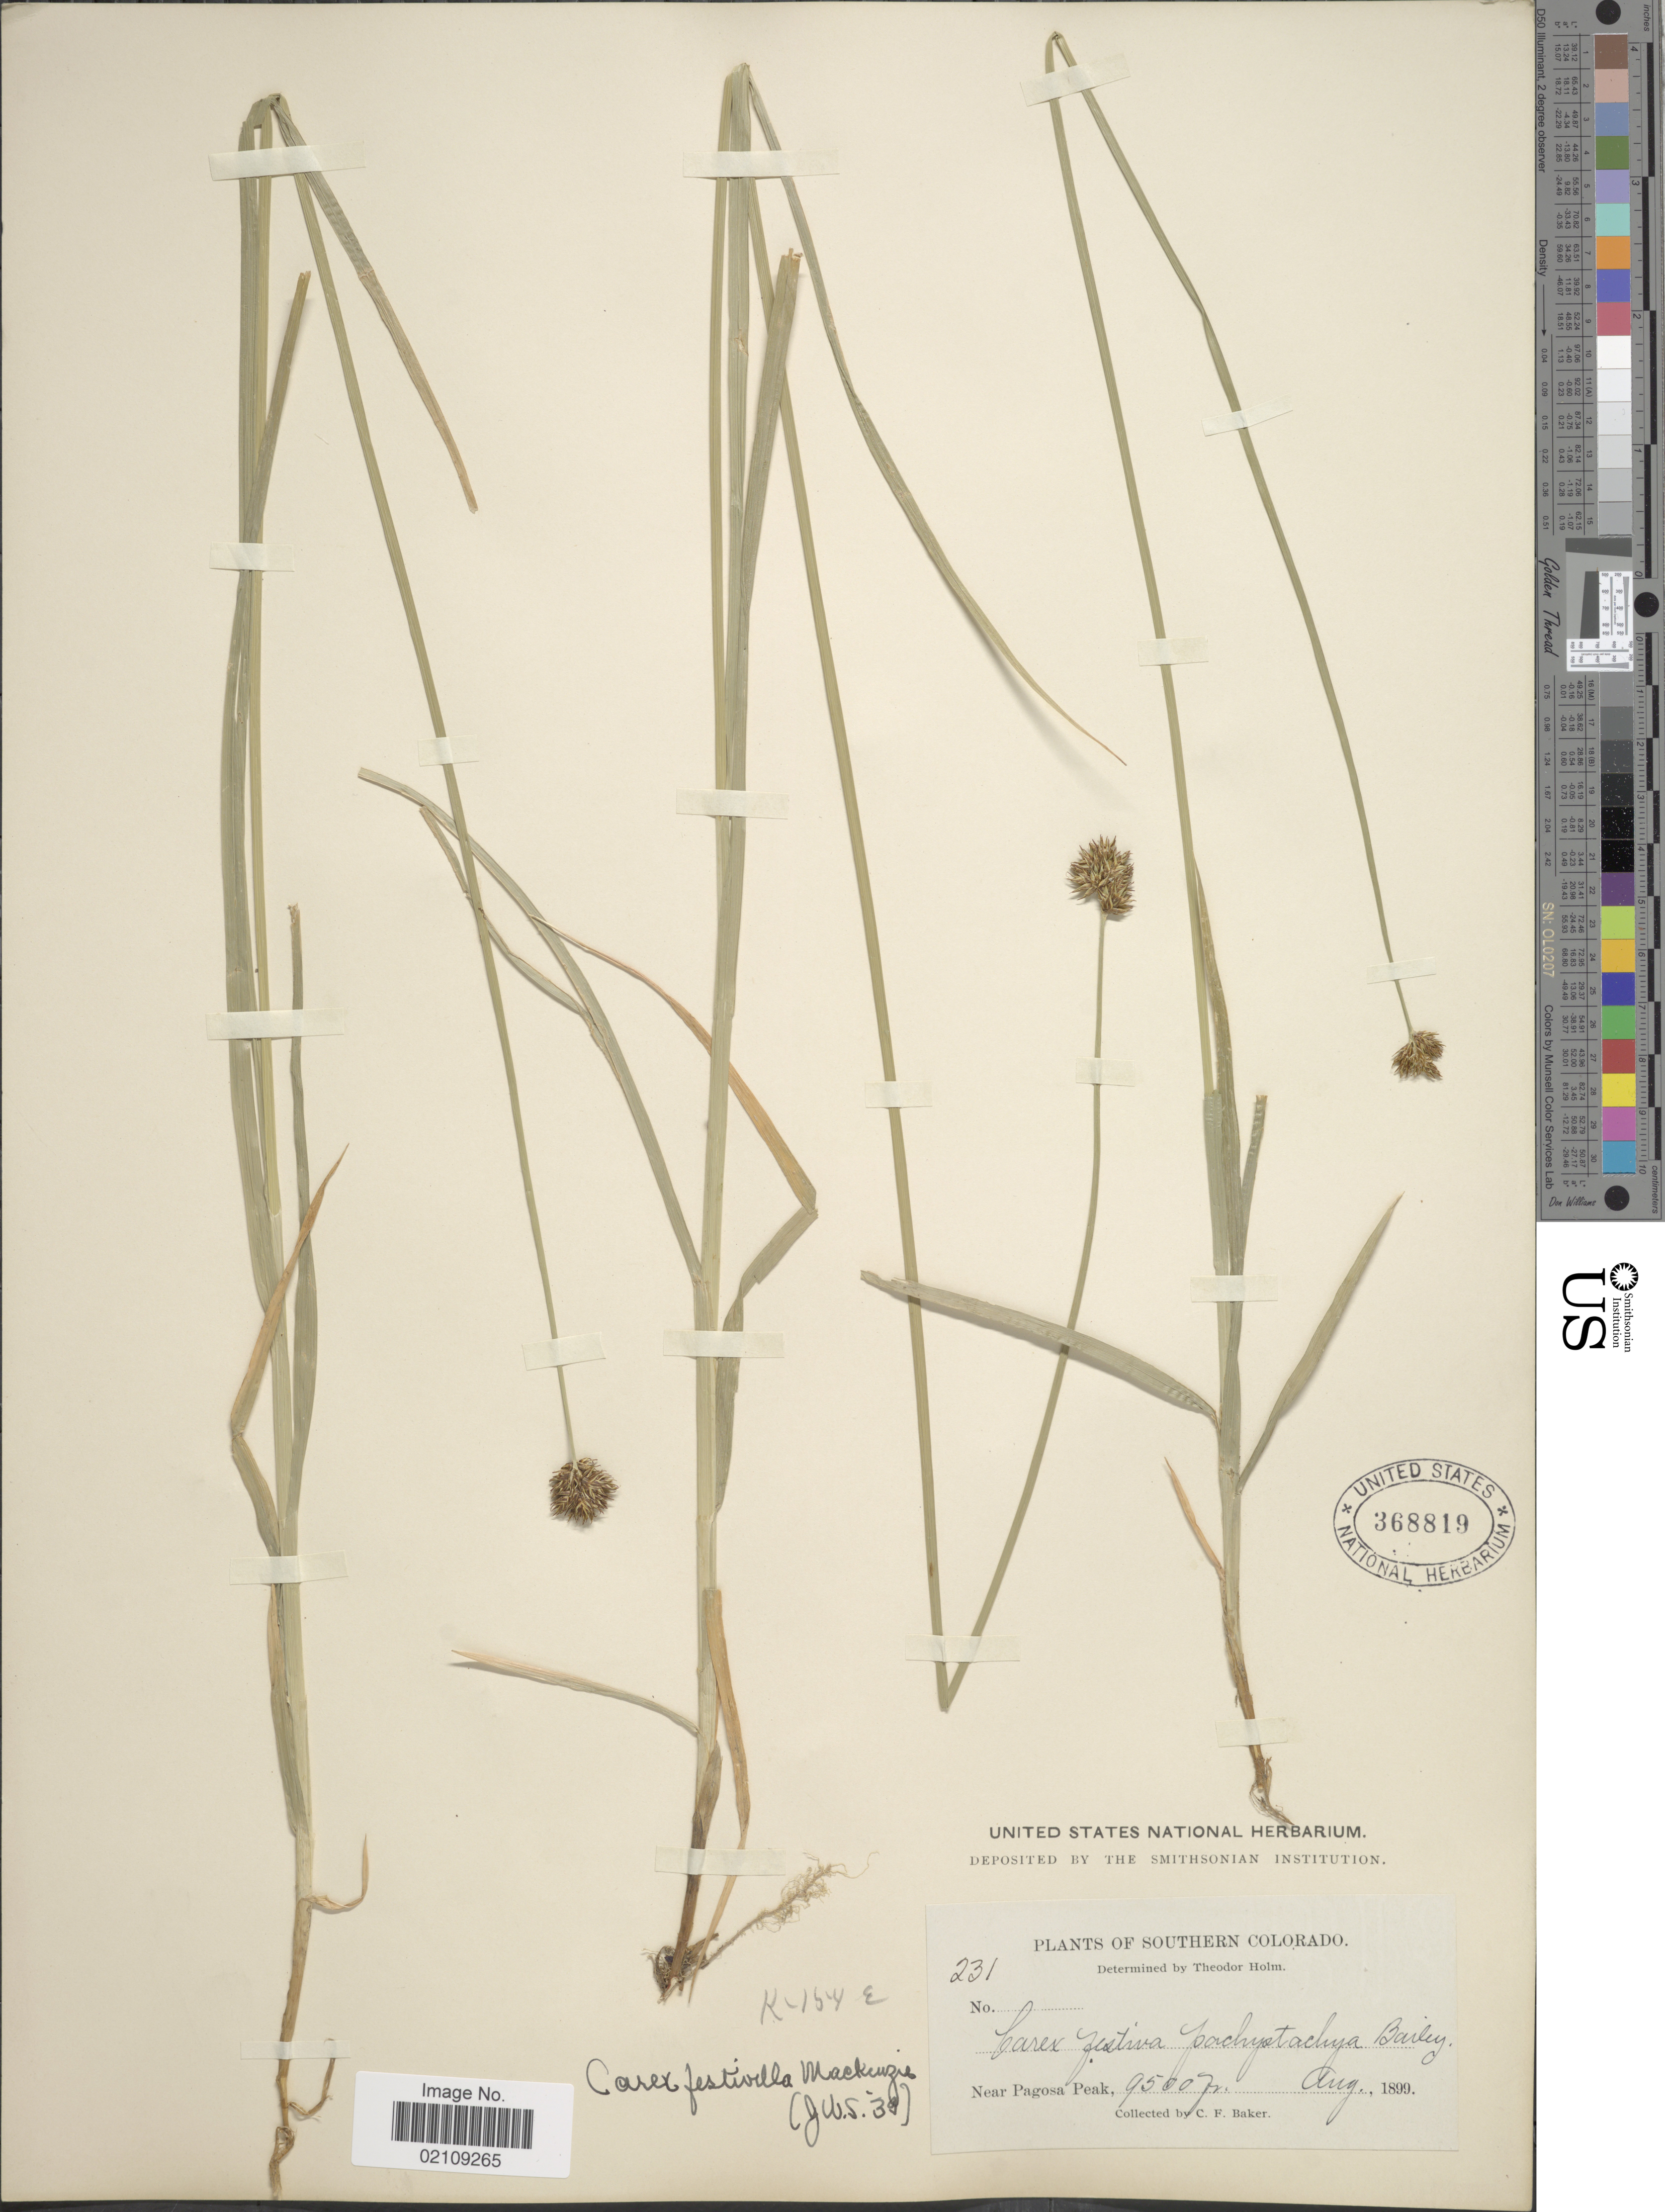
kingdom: Plantae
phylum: Tracheophyta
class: Liliopsida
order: Poales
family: Cyperaceae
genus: Carex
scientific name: Carex microptera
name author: Mack.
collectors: C. F. Baker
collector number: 231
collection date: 1899-08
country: United States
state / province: Colorado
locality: Southern Colorado, Near Pagosa Peak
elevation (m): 2896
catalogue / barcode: US 368819